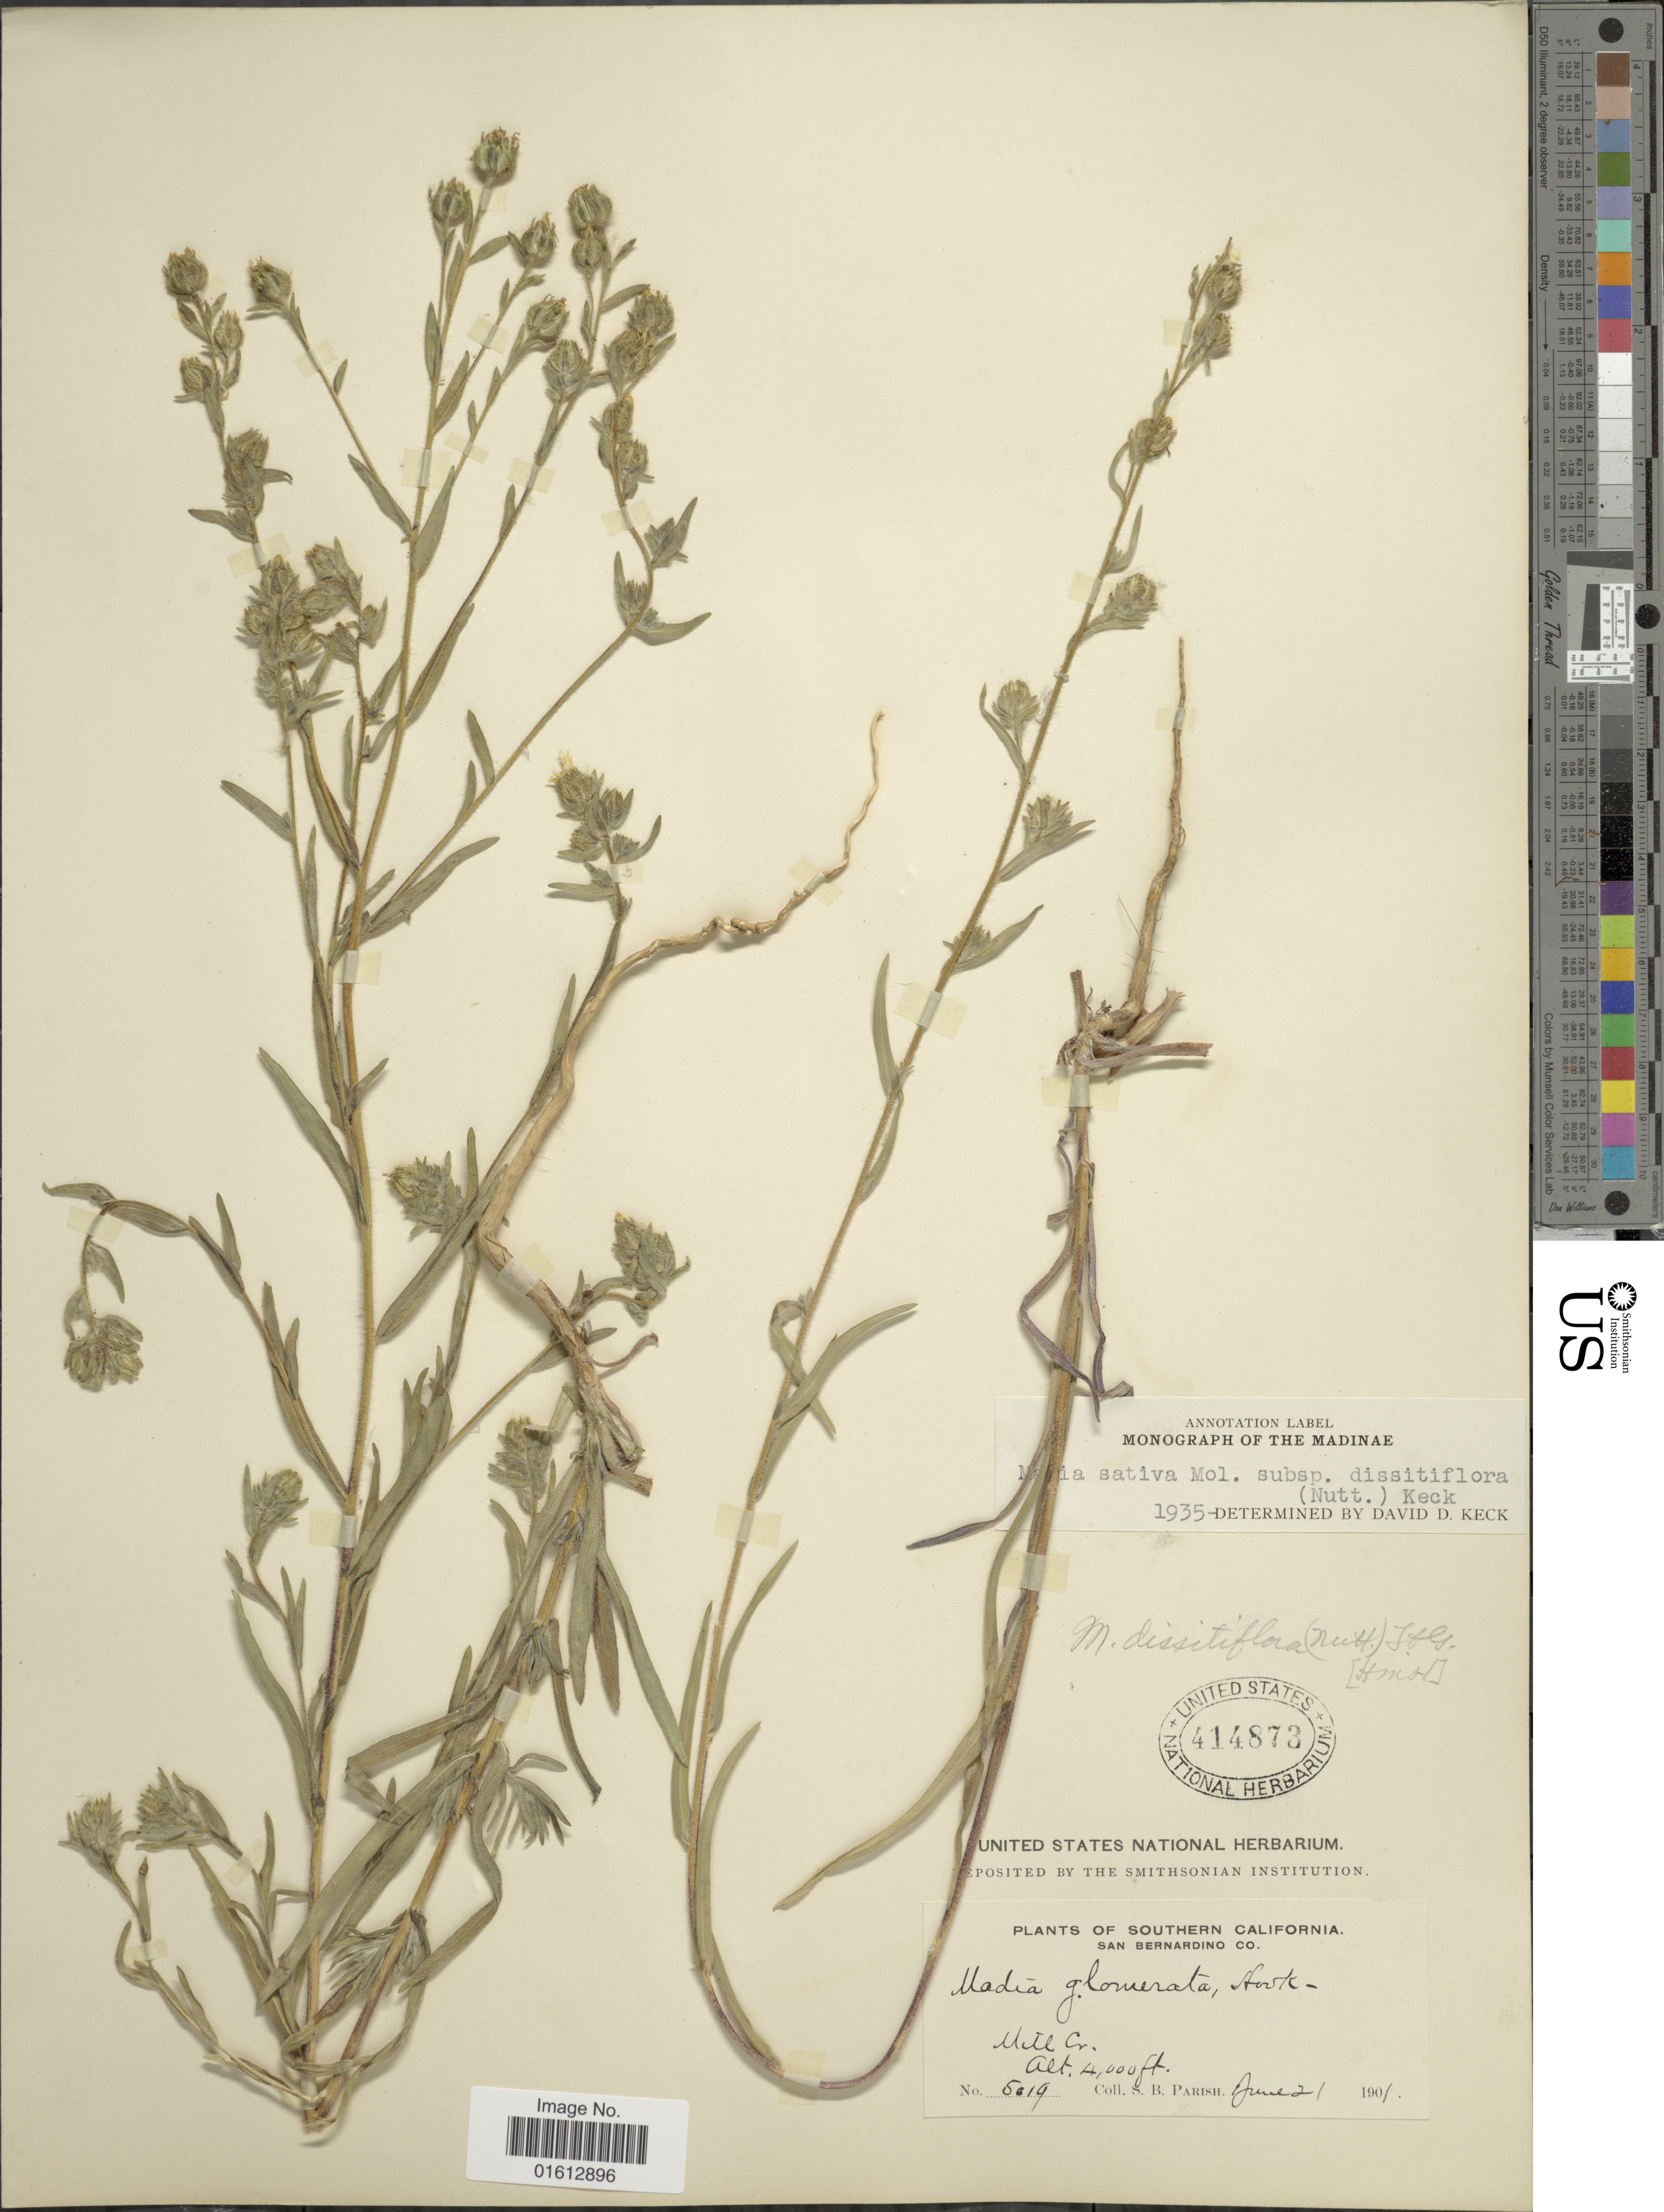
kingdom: Plantae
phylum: Tracheophyta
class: Magnoliopsida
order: Asterales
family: Asteraceae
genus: Madia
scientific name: Madia gracilis subsp. gracilis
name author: (Sm.) D.D. Keck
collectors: S. B. Parish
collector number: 5019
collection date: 1901-06-21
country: United States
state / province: California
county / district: San Bernardino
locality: Southern California, Mill Cr.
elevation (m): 1219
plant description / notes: Corrected "Uill Co." to "Mill Cr." Filled county field.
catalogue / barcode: US 414873